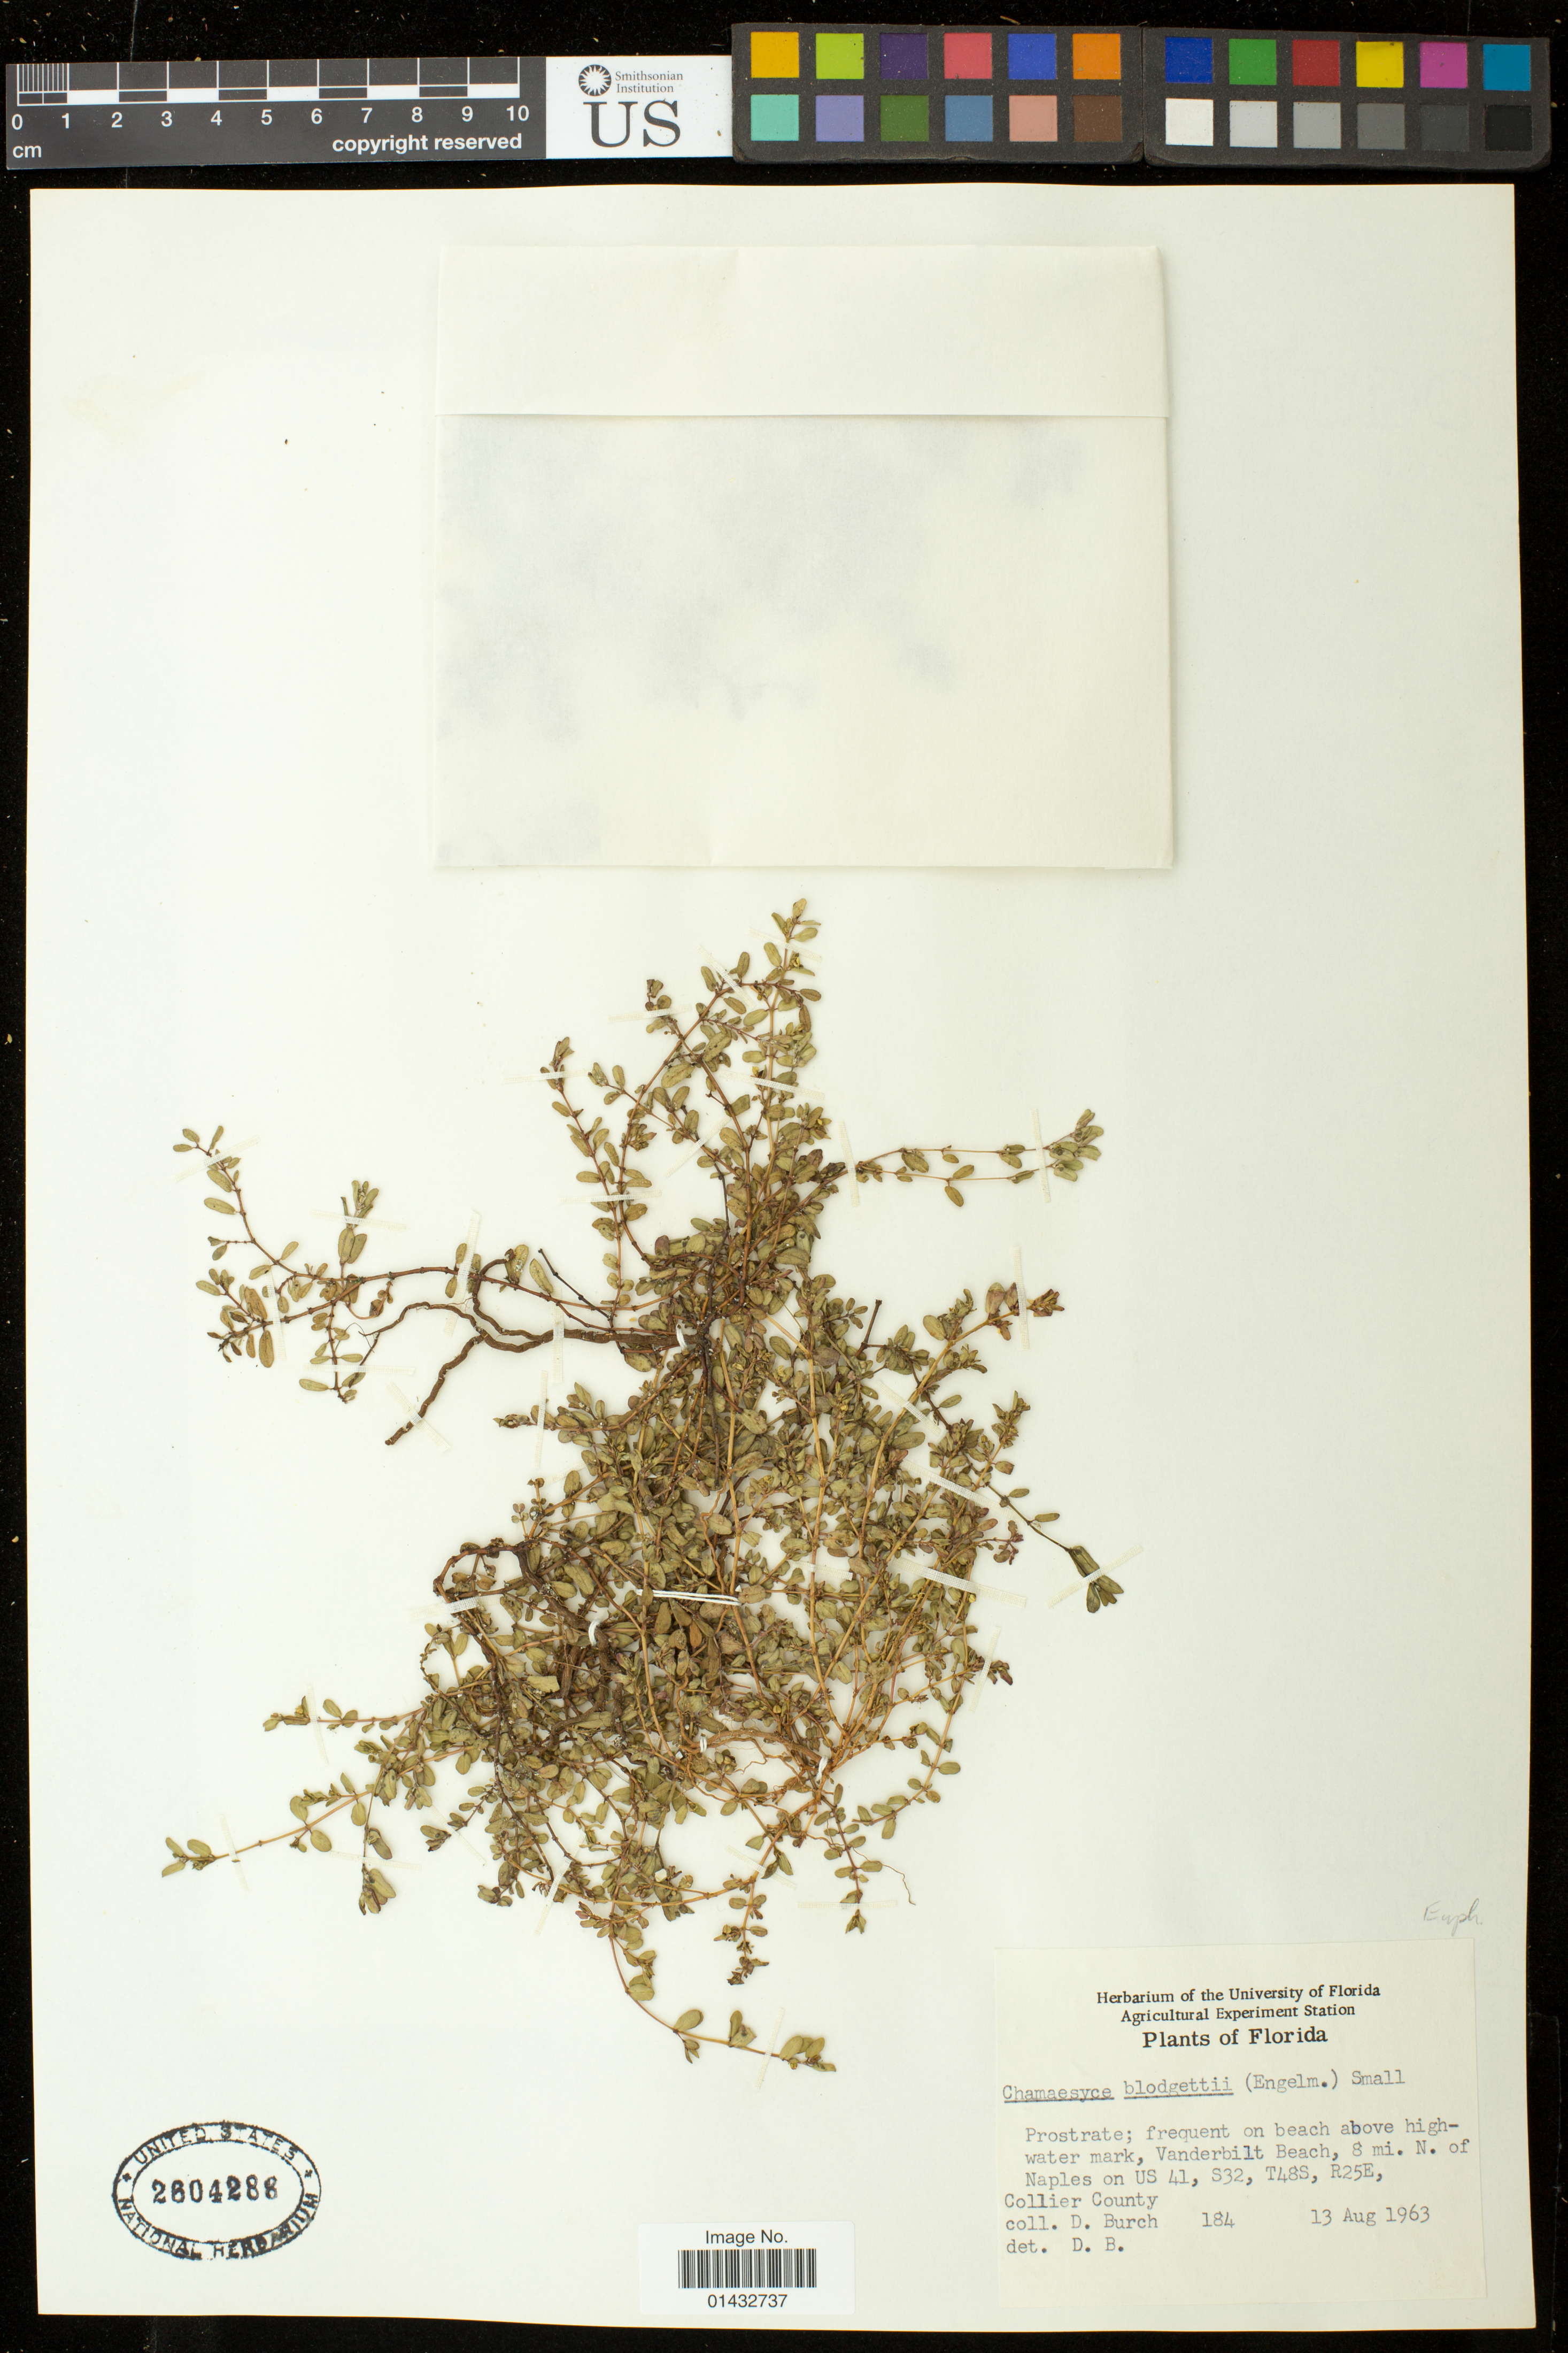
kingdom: Plantae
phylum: Tracheophyta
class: Magnoliopsida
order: Malpighiales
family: Euphorbiaceae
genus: Euphorbia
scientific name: Euphorbia blodgettii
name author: Engelm. ex Hitchc.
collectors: D. Burch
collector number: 184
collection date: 1963-08-13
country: United States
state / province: Florida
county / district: Collier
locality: Vanderbilt Beach, 8 mi. N. of Naples on US 41, S32, T48S, R25E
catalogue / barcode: US 2604288